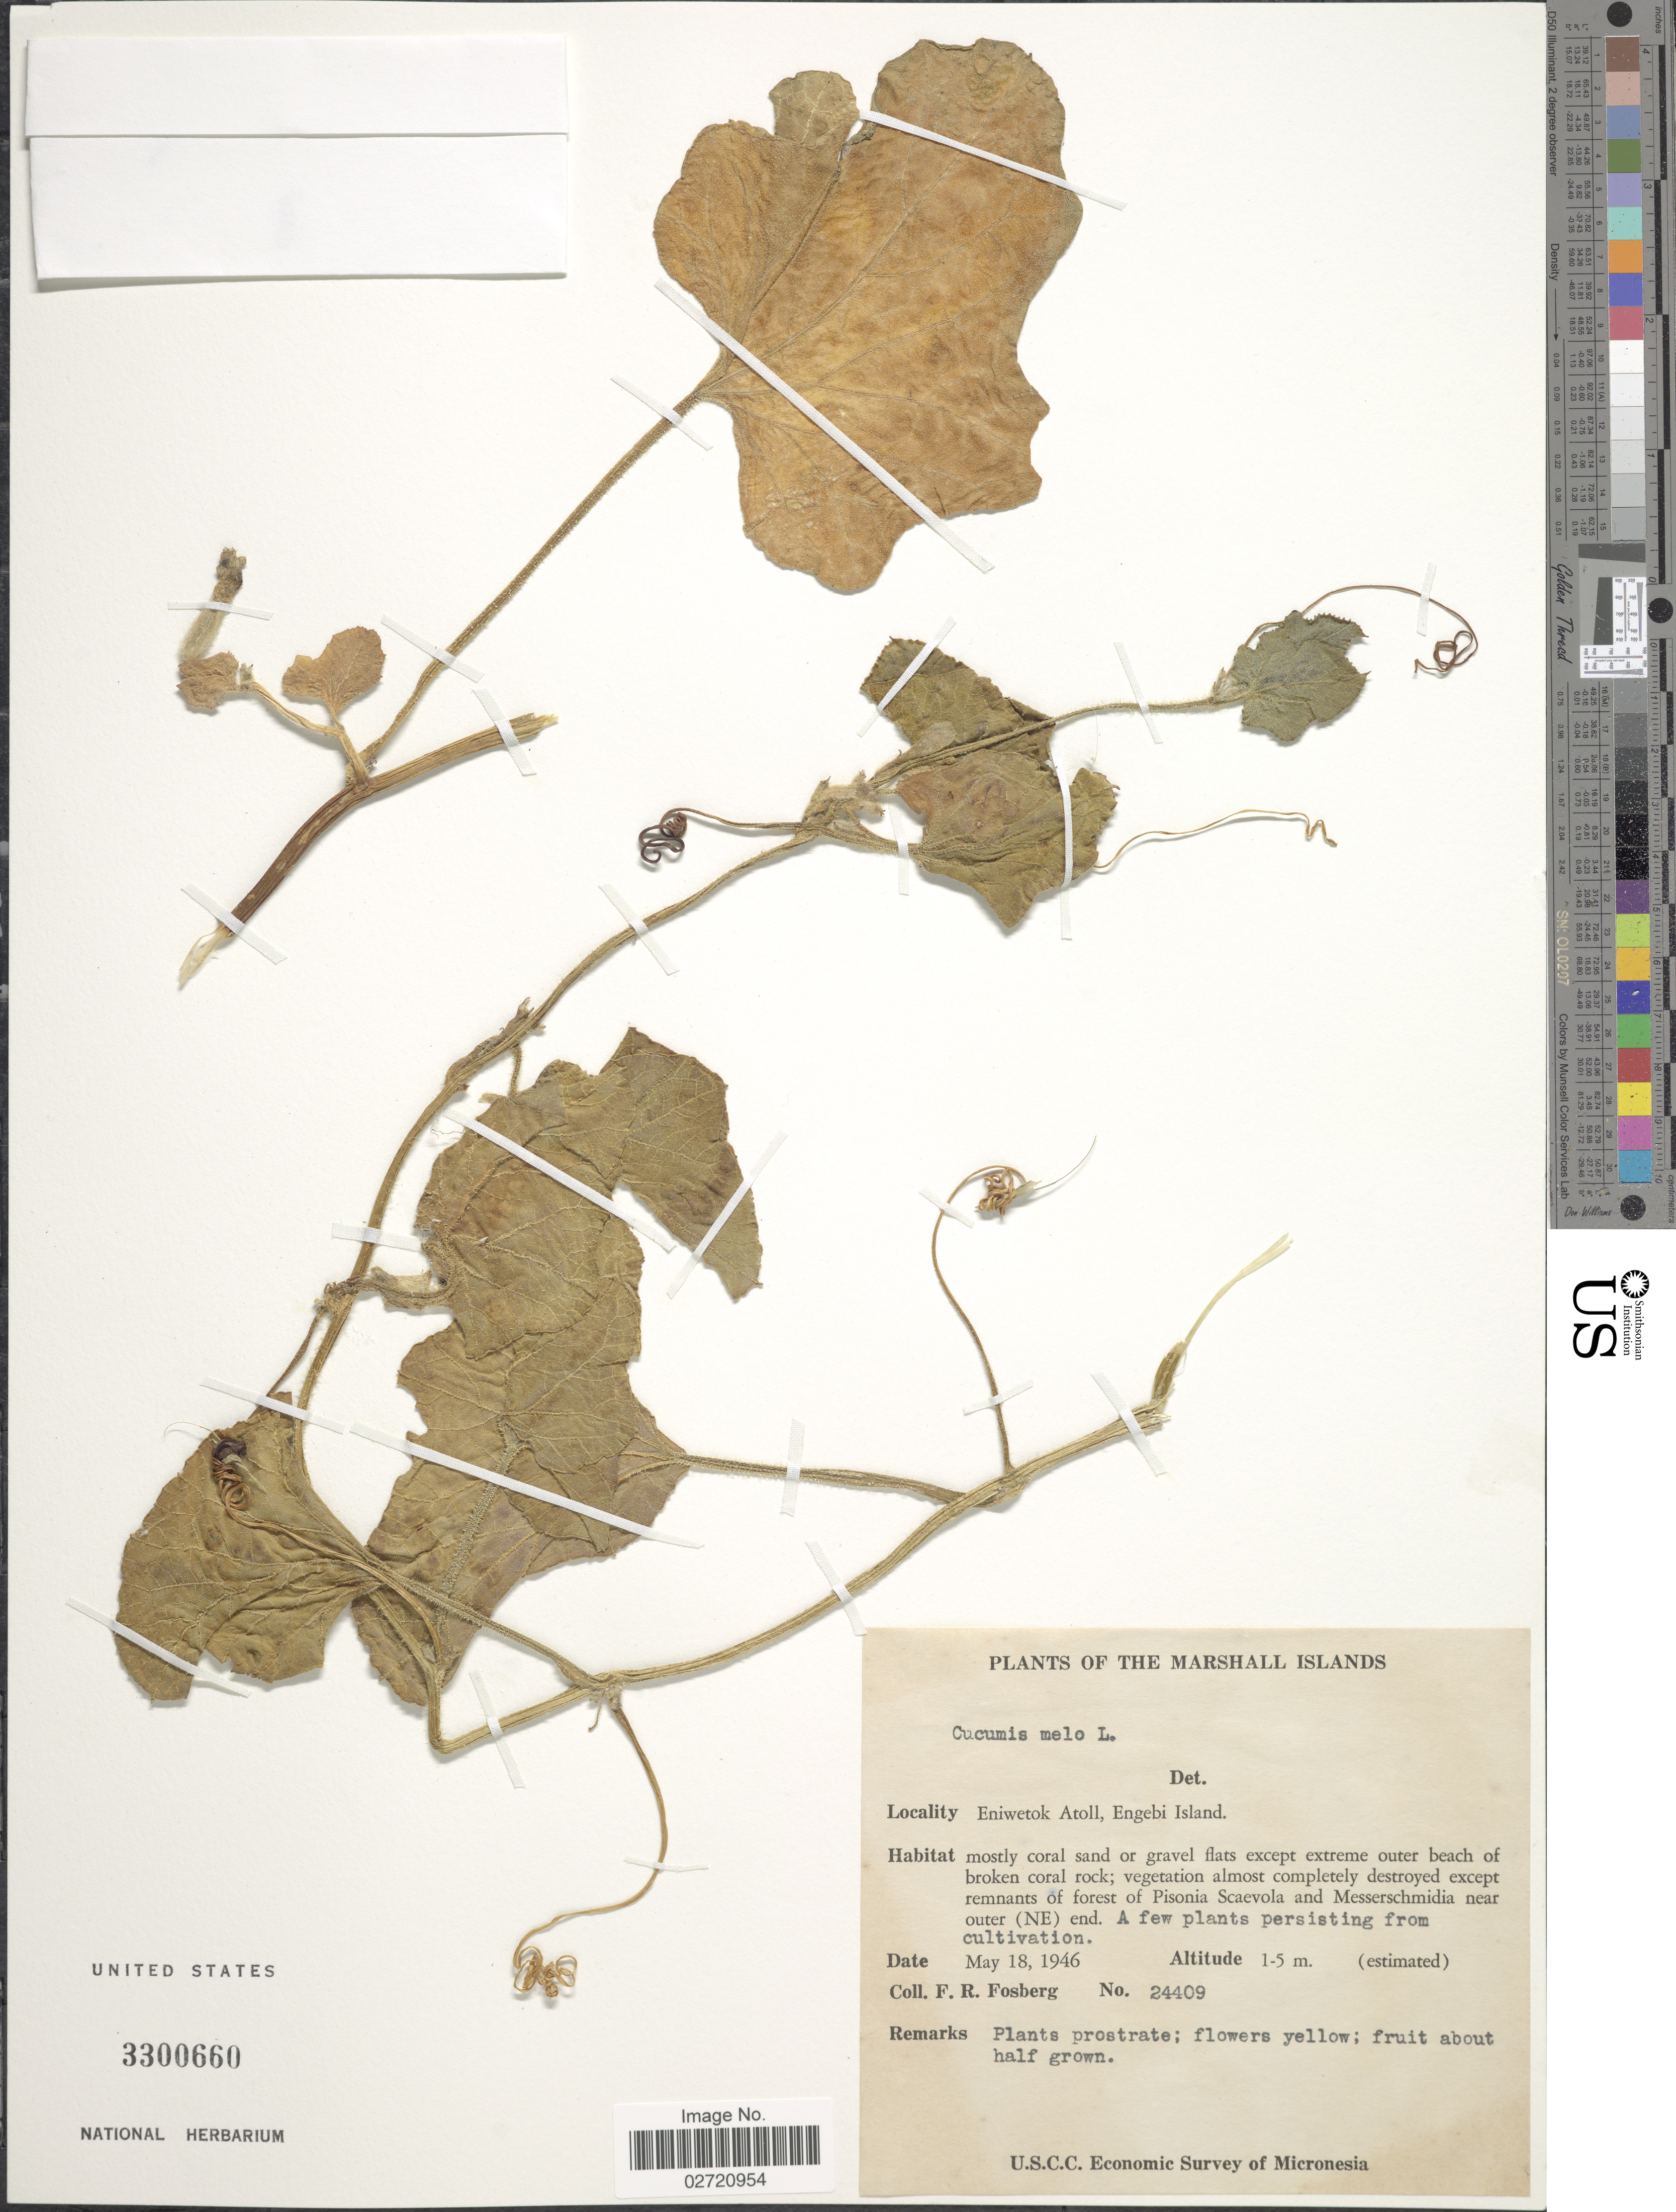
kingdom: Plantae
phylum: Tracheophyta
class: Magnoliopsida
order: Cucurbitales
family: Cucurbitaceae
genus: Cucumis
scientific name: Cucumis melo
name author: L.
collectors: F. R. Fosberg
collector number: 24409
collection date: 1946-05-18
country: Marshall Islands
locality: Enietok Atoll, Engebi Island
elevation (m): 1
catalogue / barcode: US 3300660